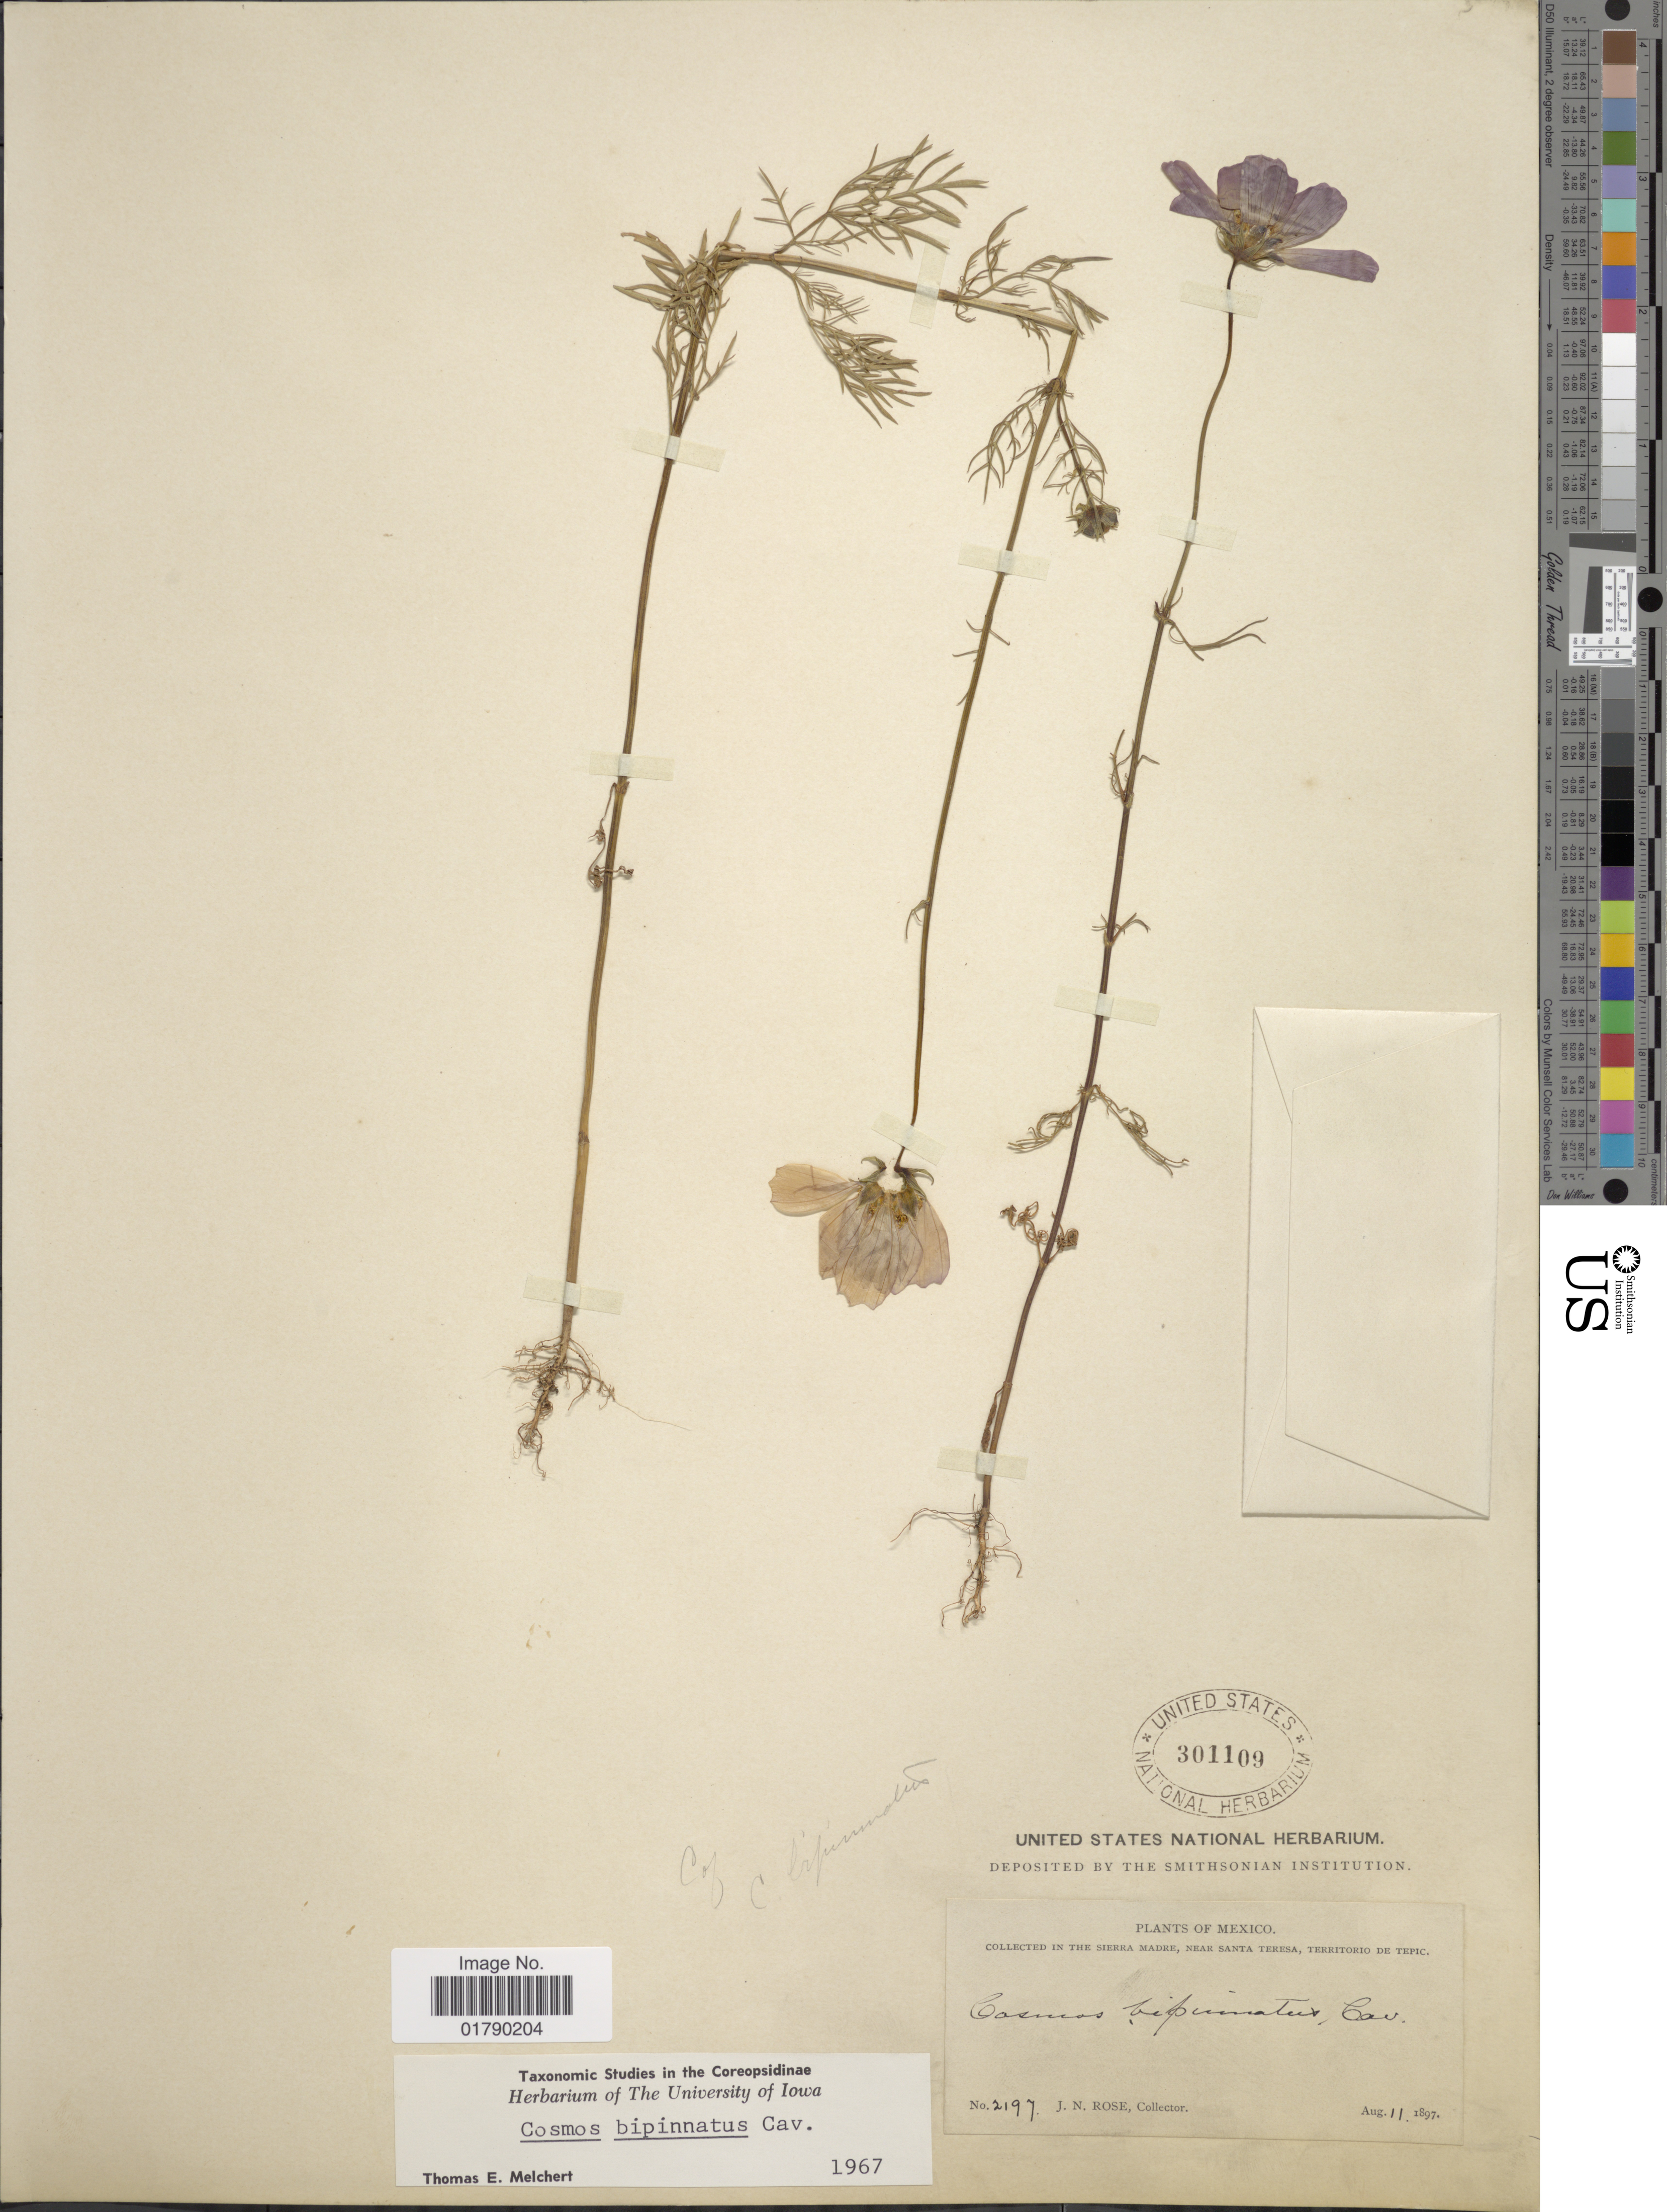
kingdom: Plantae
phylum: Tracheophyta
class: Magnoliopsida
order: Asterales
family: Asteraceae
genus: Cosmos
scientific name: Cosmos bipinnatus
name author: Cav.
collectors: J. N. Rose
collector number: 2197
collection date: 1897-08-11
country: Mexico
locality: Sierra Madre, near Santa Teresa, Territorio de Tepic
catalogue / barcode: US 301109